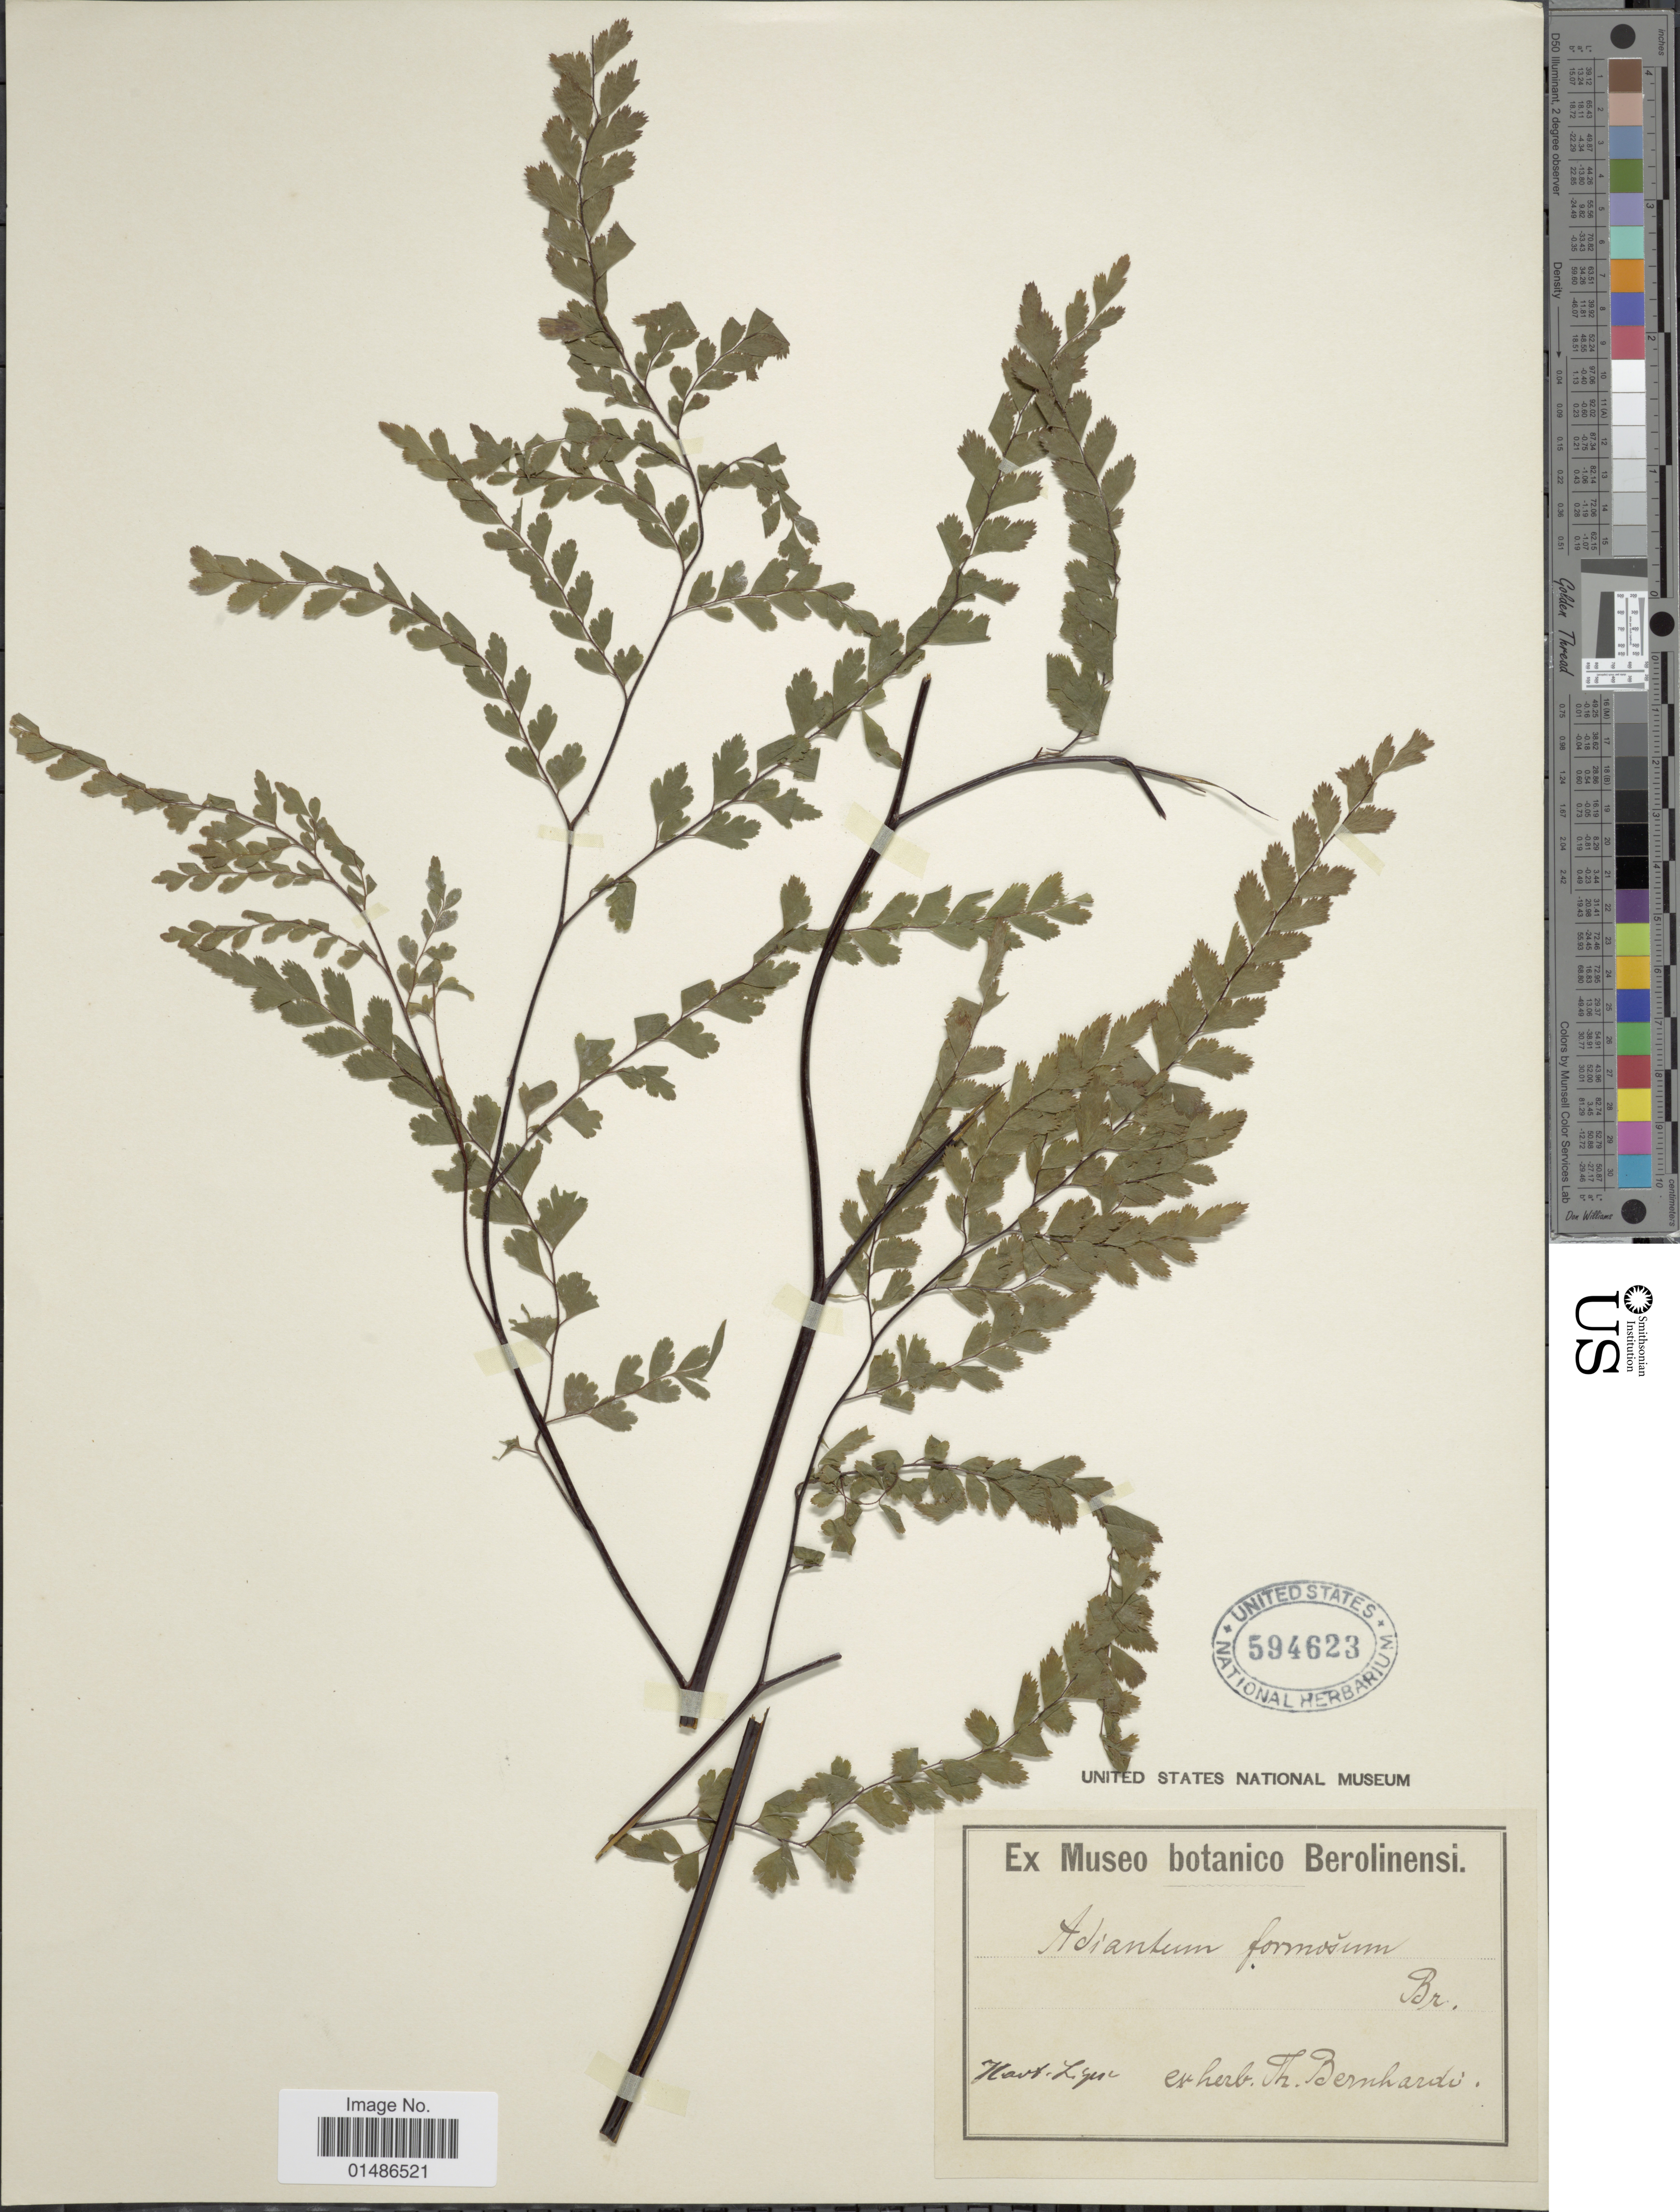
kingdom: Plantae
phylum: Tracheophyta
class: Polypodiopsida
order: Polypodiales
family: Pteridaceae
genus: Adiantum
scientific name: Adiantum formosum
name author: R. Br.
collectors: ex herb. Bernhardi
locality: Hort. Lynn. [interpreted]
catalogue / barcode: US 594623